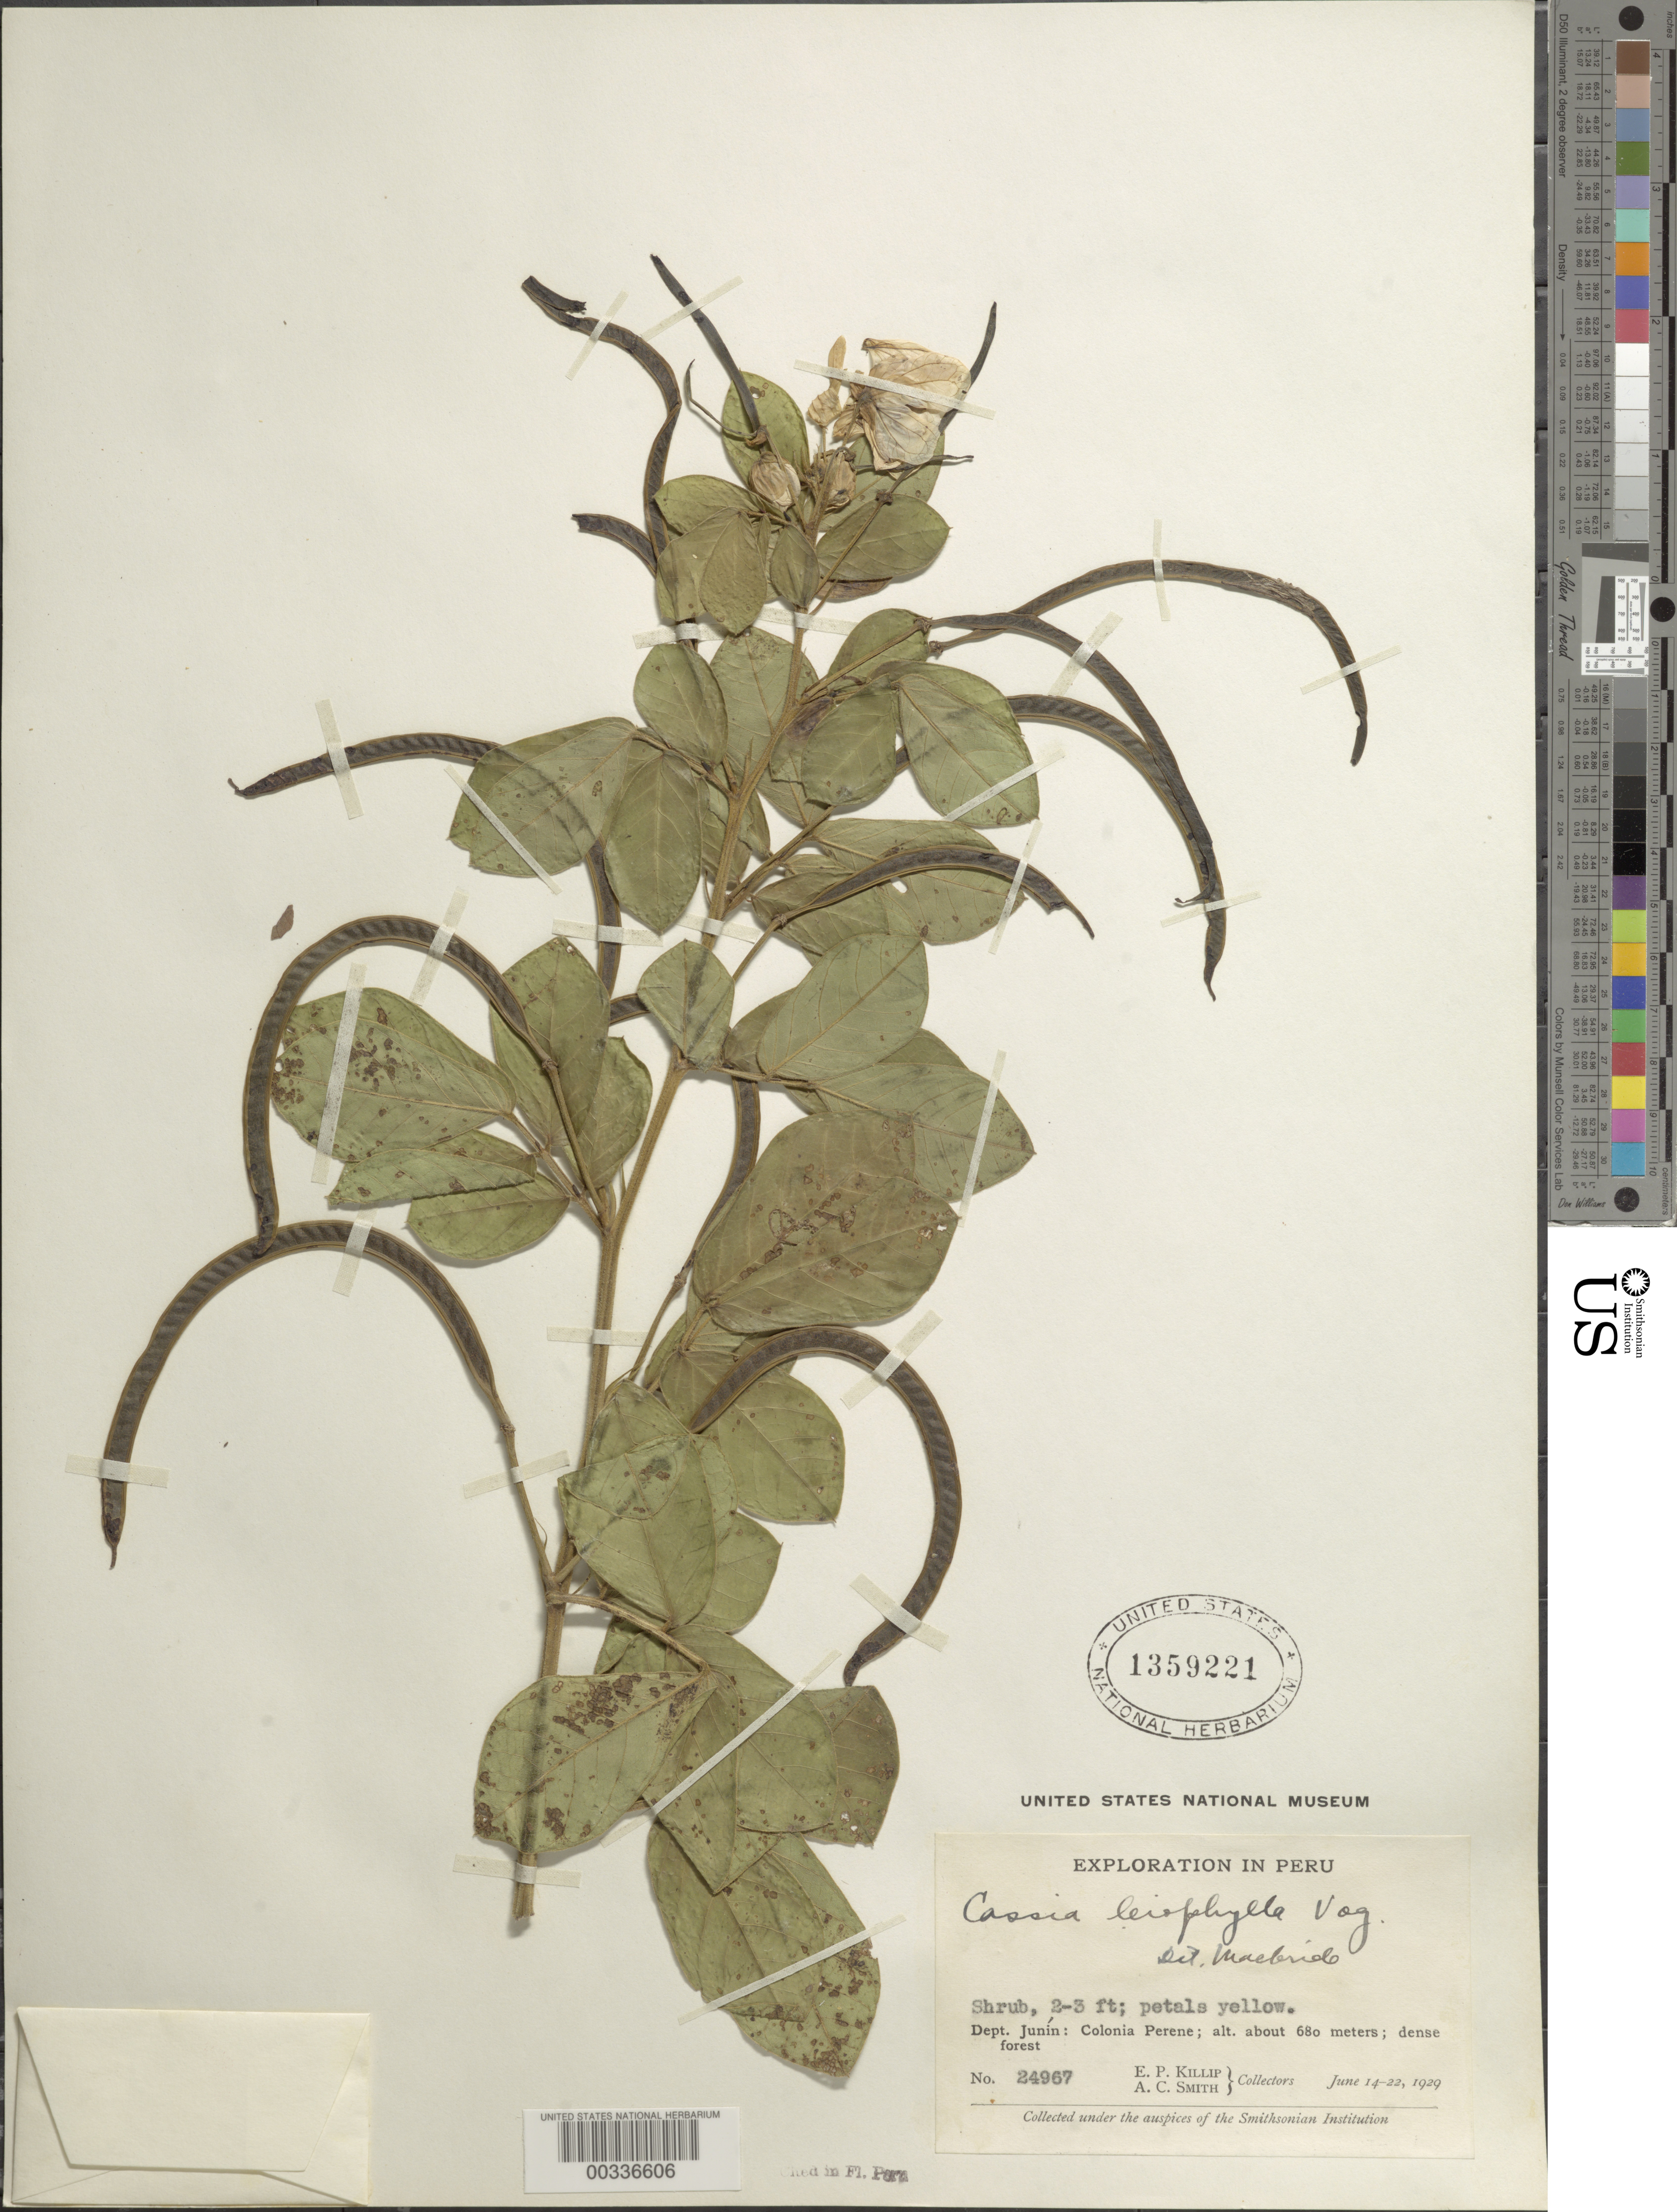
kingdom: Plantae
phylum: Tracheophyta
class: Magnoliopsida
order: Fabales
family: Fabaceae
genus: Senna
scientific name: Senna leiophylla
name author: (Vogel) H.S. Irwin & Barneby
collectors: E. P. Killip & A. C. Smith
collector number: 24967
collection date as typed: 14 Jun 1929 to 22 Jun 1929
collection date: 1929-06-14/1929-06-22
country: Peru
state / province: Junín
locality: Colonia perene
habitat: Dense forest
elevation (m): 680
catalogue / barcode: US 1359221